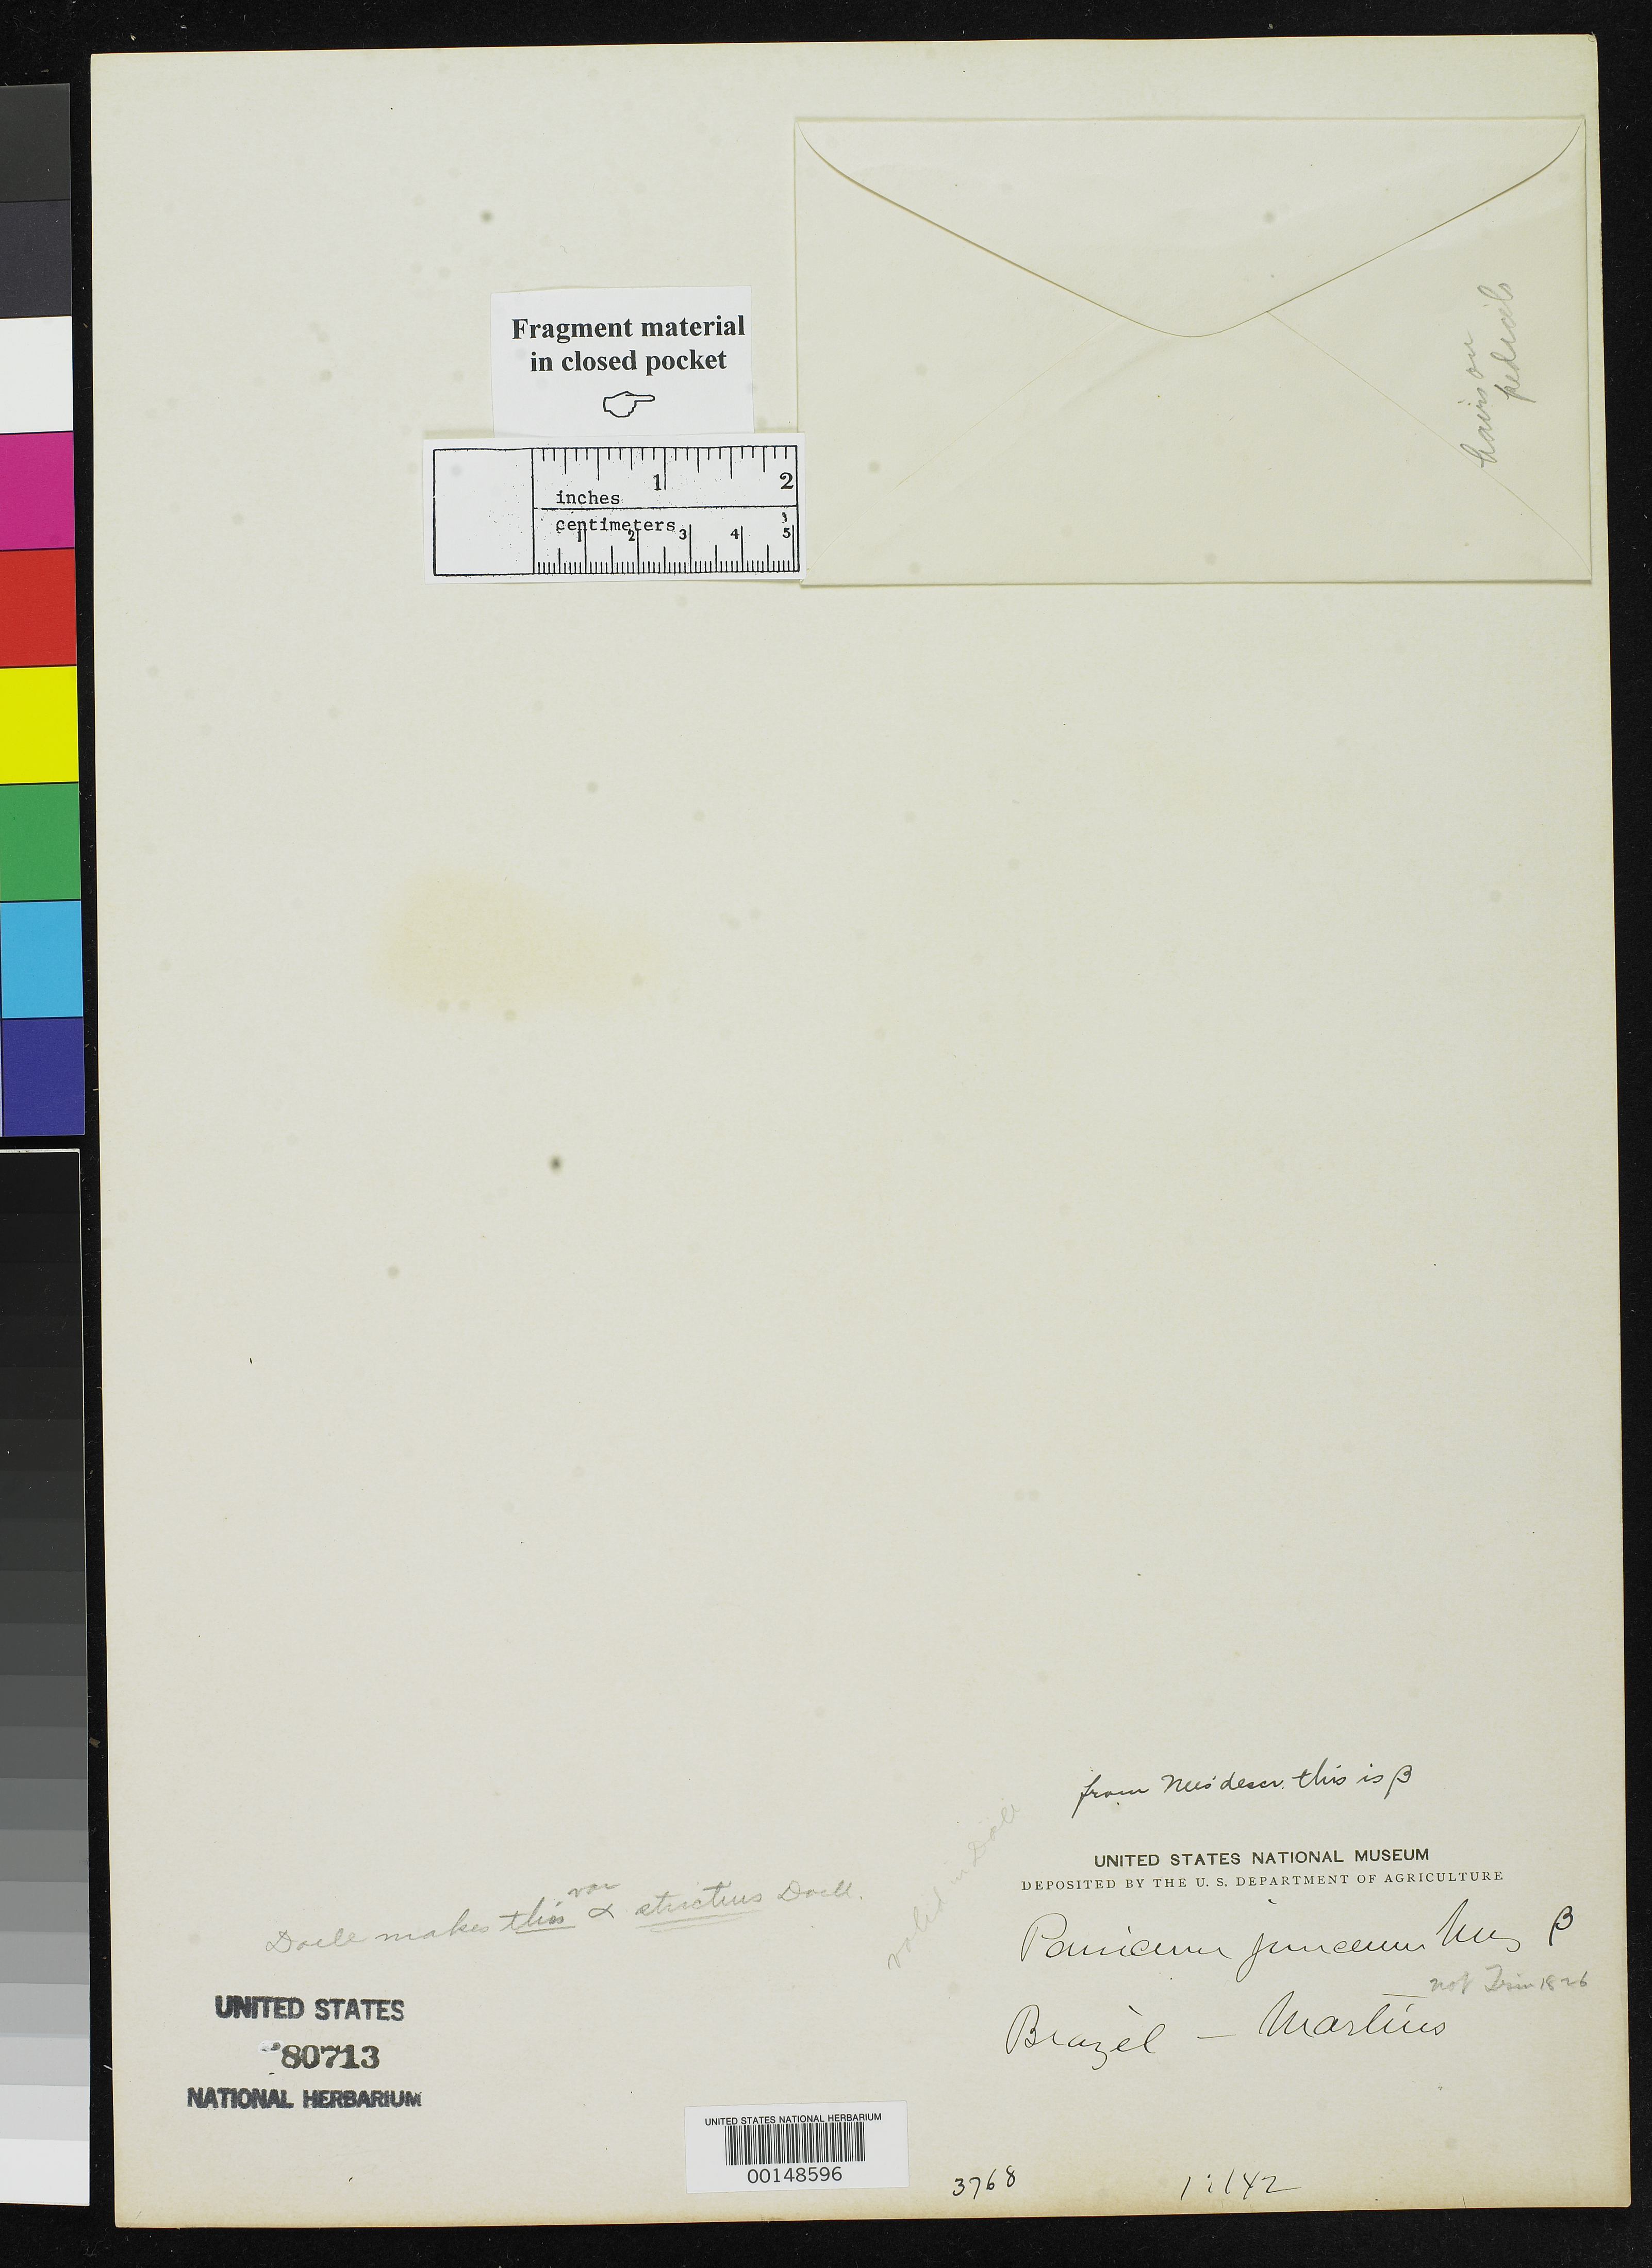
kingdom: Plantae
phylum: Tracheophyta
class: Liliopsida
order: Poales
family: Poaceae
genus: Panicum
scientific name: Panicum junceum var. strictius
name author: Döll in Mart.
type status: Possible Type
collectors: C. F. Martius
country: Brazil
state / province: Goiás / Minas Gerais / Pará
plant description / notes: Unclear whether this is type material. Fragmentary material of type (?) specimen ex herb. Munich. Published as an unnamed variety by Nees, Fl. Brasil. 2(1):159. 1829.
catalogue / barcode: US 80713